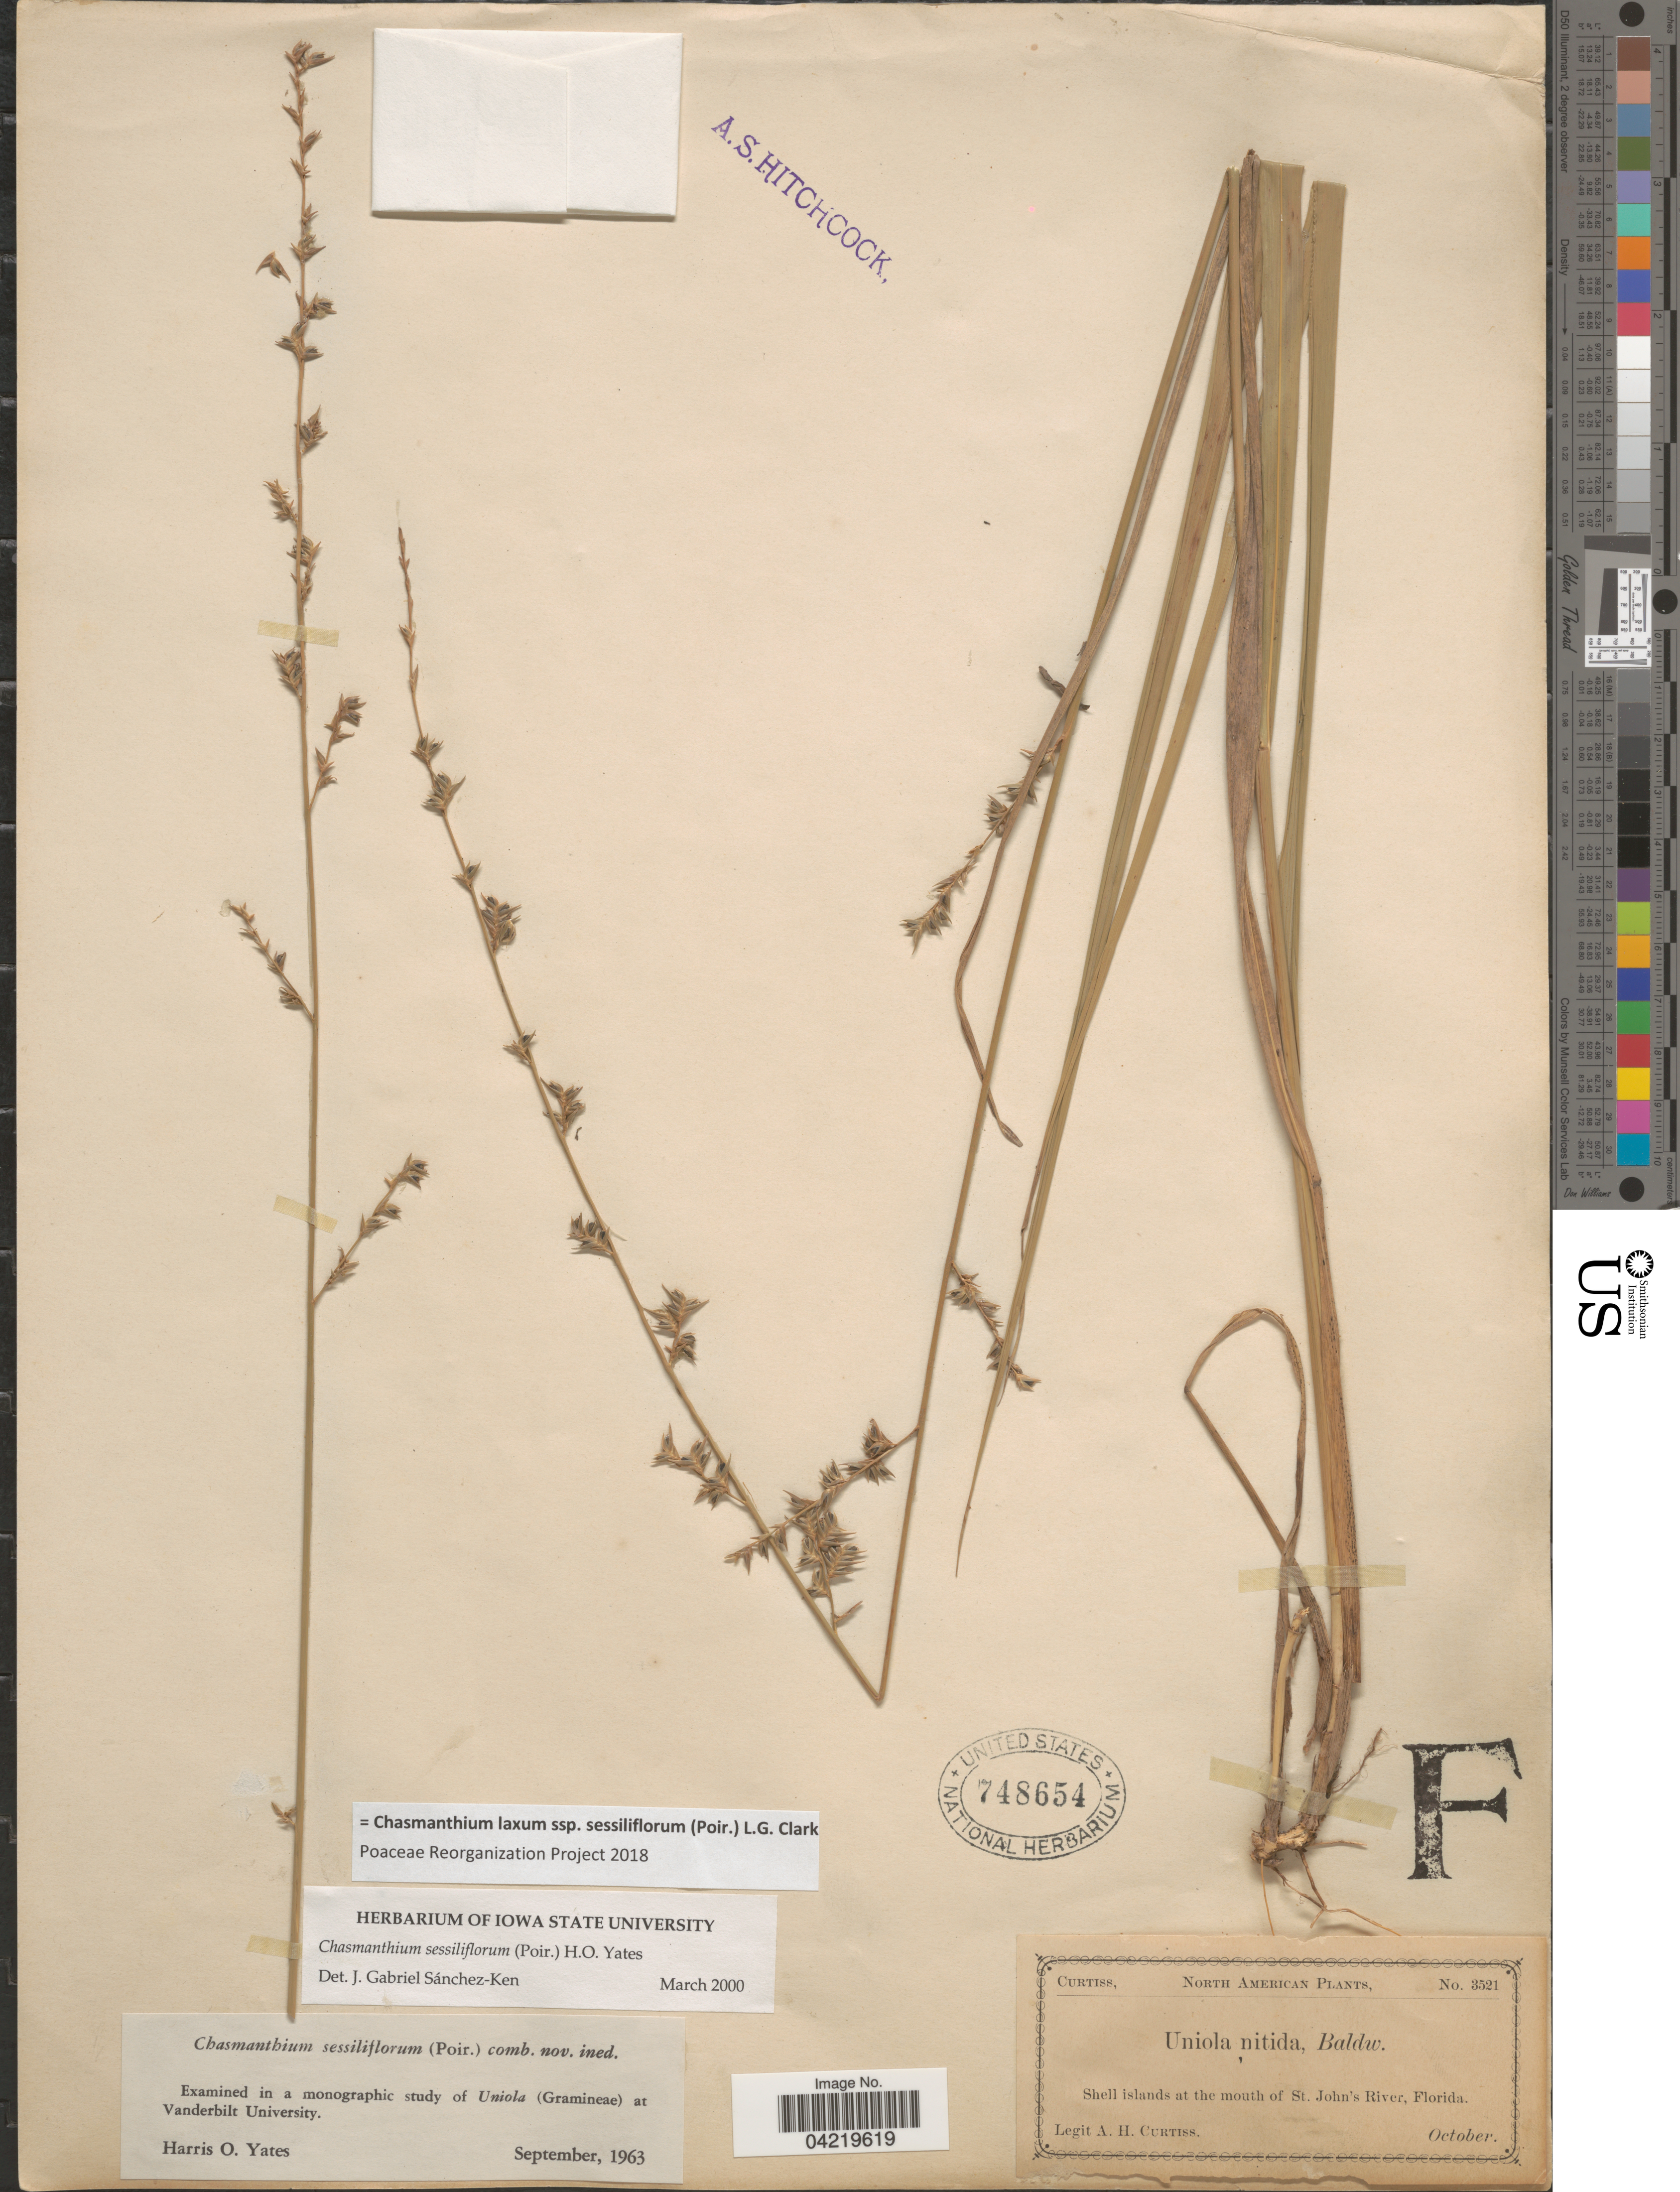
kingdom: Plantae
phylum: Tracheophyta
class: Liliopsida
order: Poales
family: Poaceae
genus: Chasmanthium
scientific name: Chasmanthium laxum subsp. sessiliflorum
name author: (L.) H.O. Yates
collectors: A. H. Curtiss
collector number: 3521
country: United States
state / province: Florida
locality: Shell islands at the mouth of St. John's River.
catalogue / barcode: US 748654